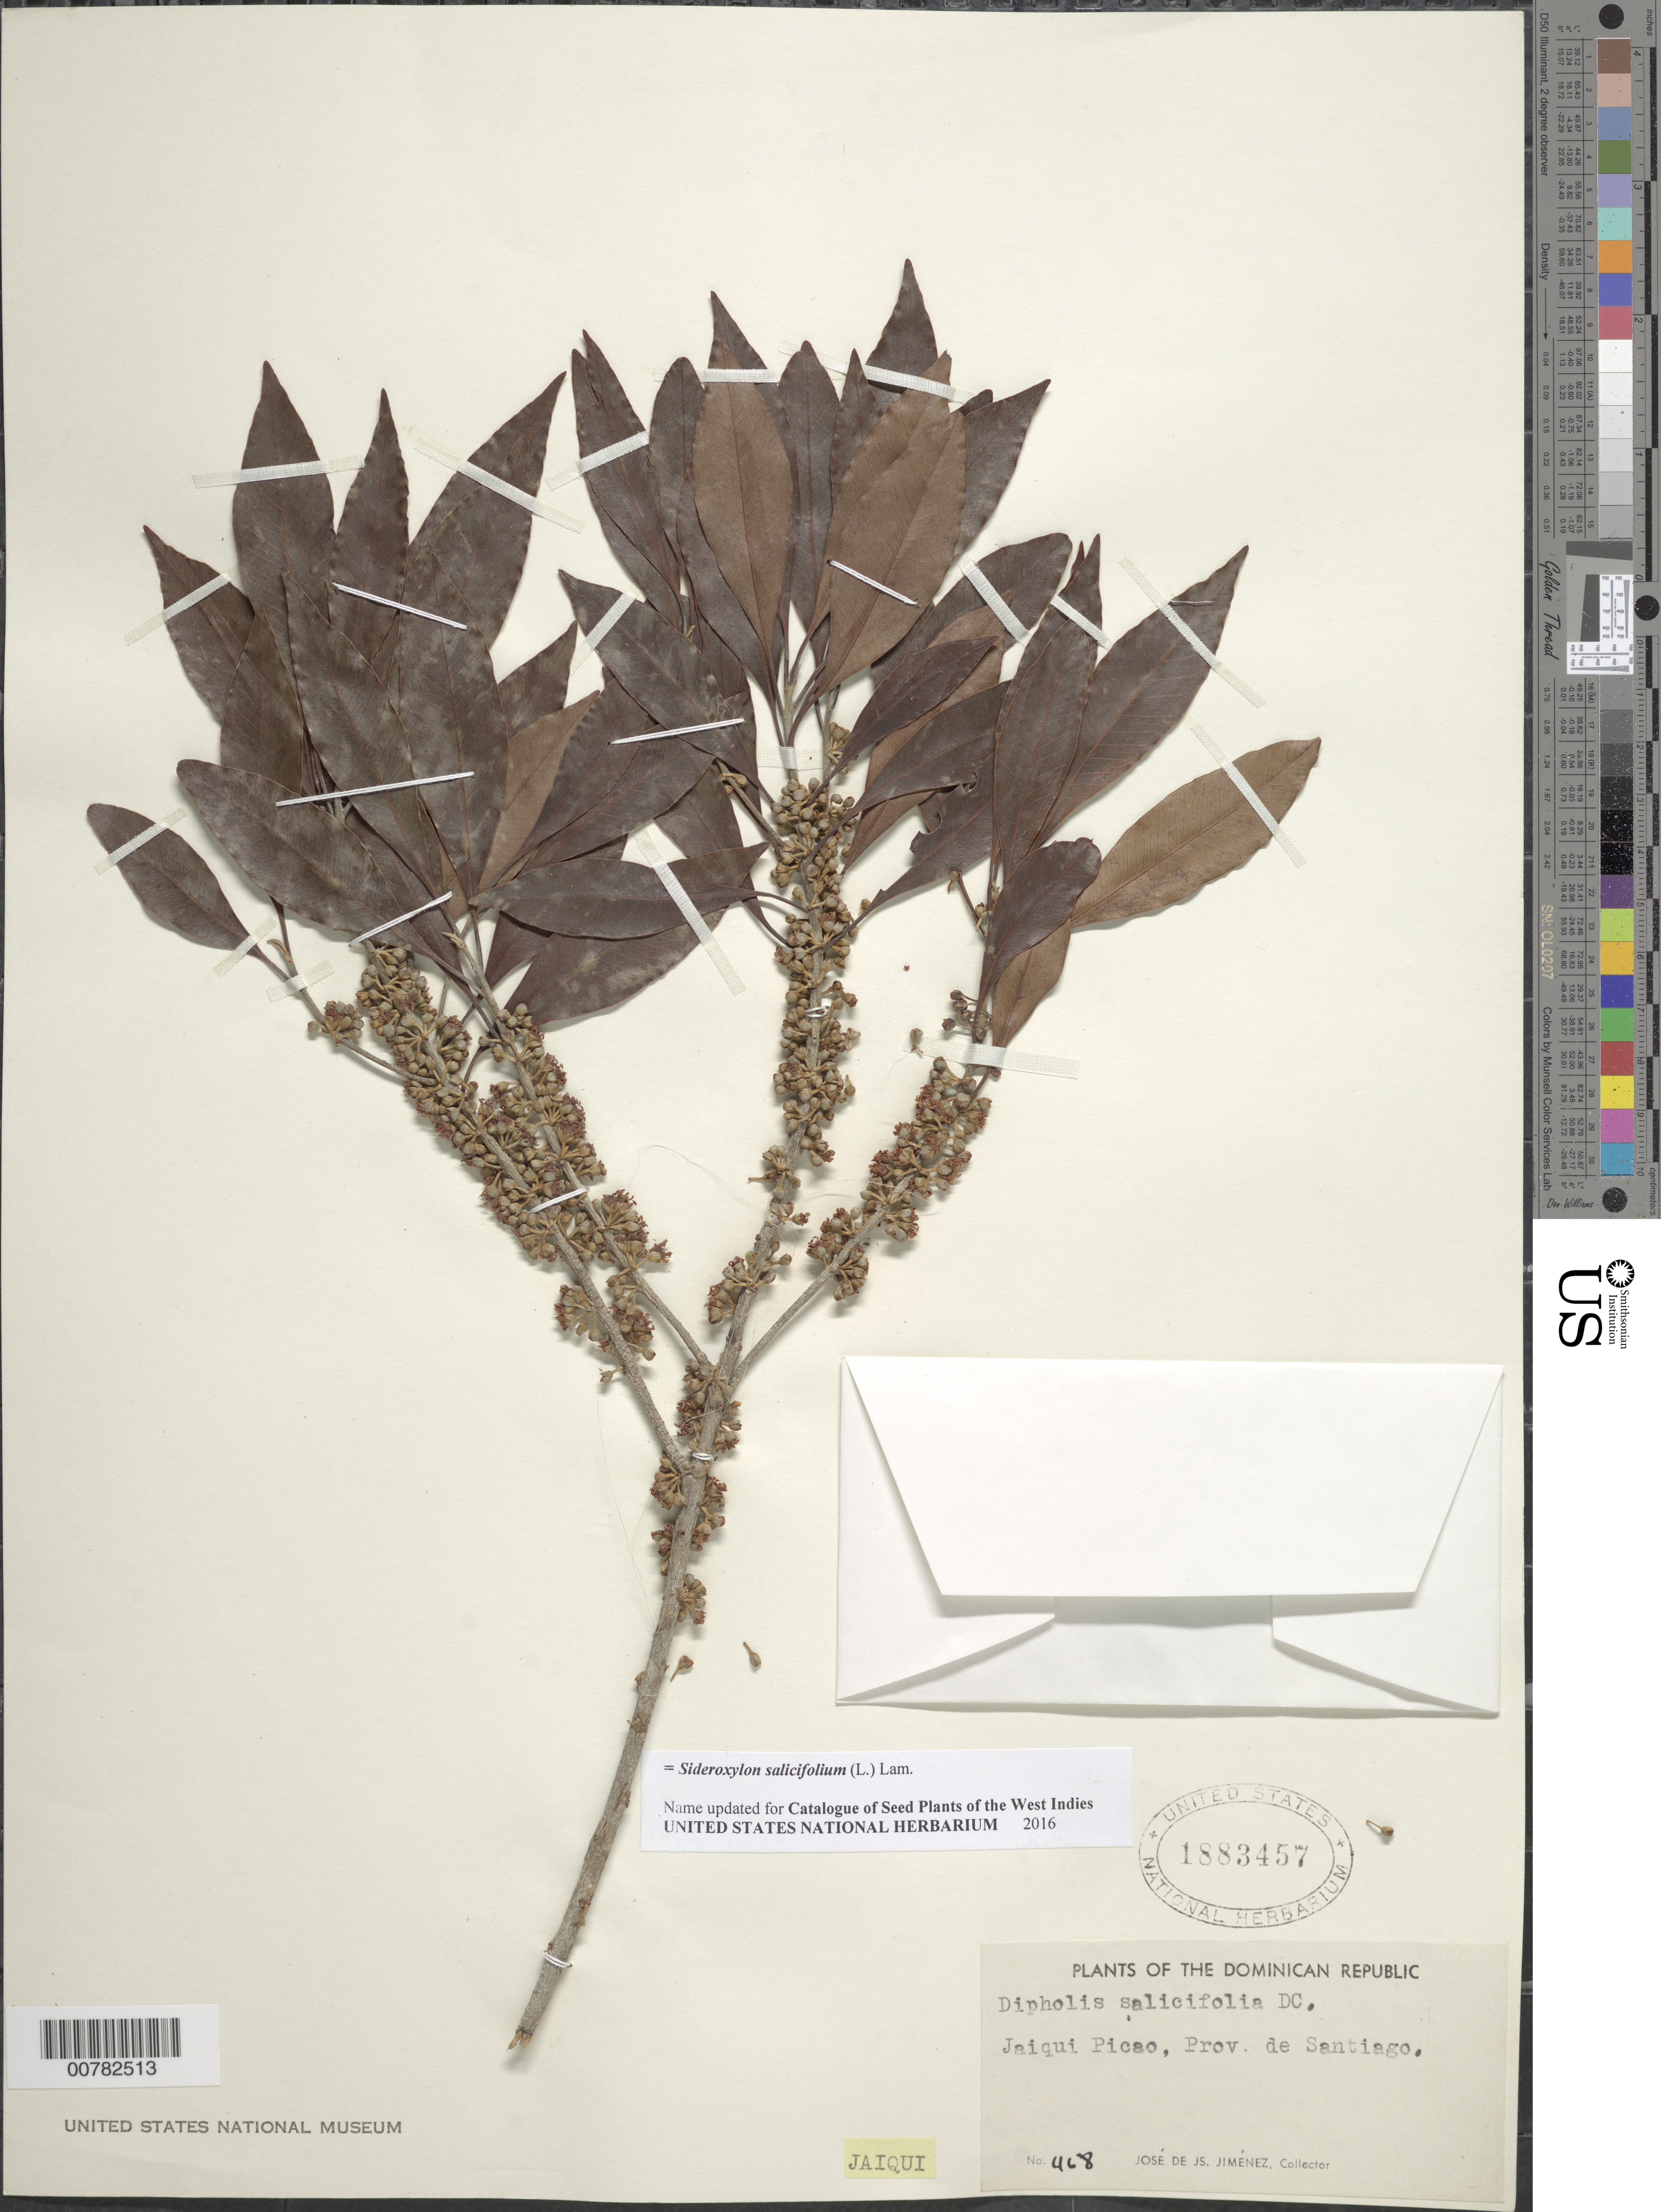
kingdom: Plantae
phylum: Tracheophyta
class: Magnoliopsida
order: Ericales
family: Sapotaceae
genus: Sideroxylon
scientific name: Sideroxylon salicifolium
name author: (L.) Lam.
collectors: J. J. Jiménez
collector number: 468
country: Dominican Republic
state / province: Santiago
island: Hispaniola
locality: Jaiqui Picao.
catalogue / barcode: US 1883457